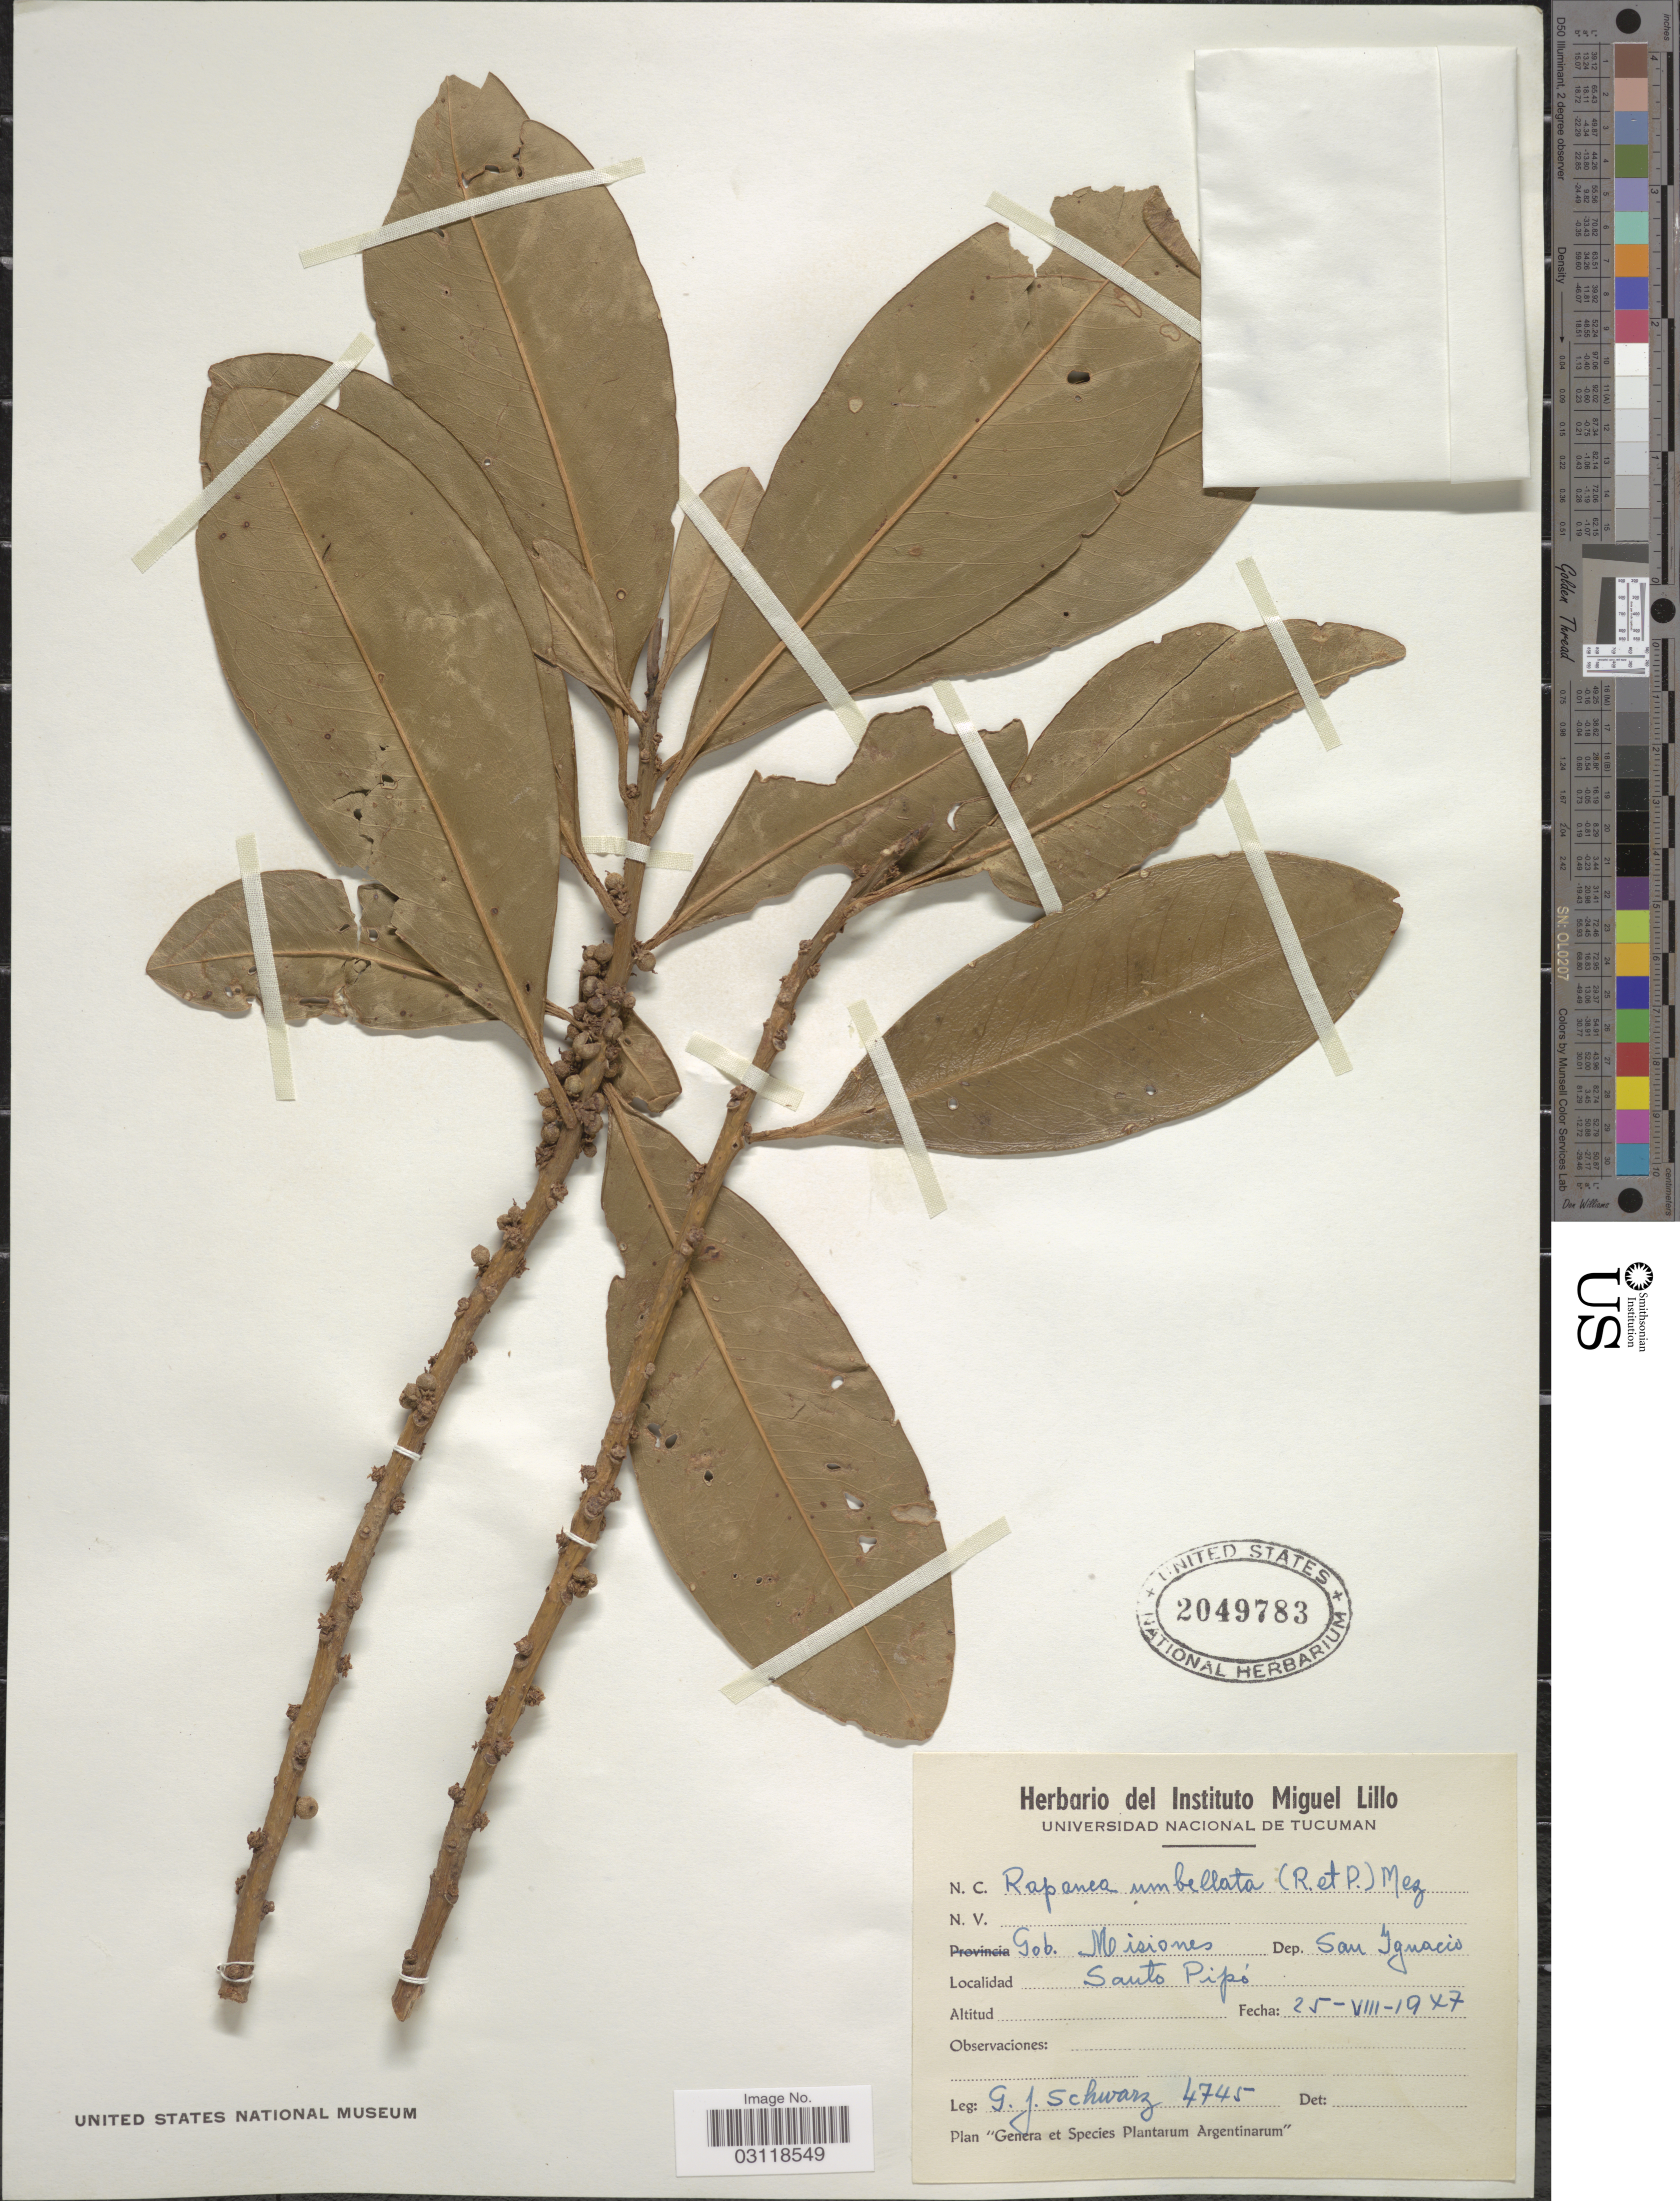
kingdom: Plantae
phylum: Tracheophyta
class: Magnoliopsida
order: Ericales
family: Primulaceae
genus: Rapanea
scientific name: Rapanea umbellata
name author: (Mart.) Mez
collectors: G. J. Schwarz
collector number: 4745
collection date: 1947-08-25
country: Argentina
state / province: Misiones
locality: Gob. Misiones. Dep. San Ignacio. Santo Pipó.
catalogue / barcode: US 2049783